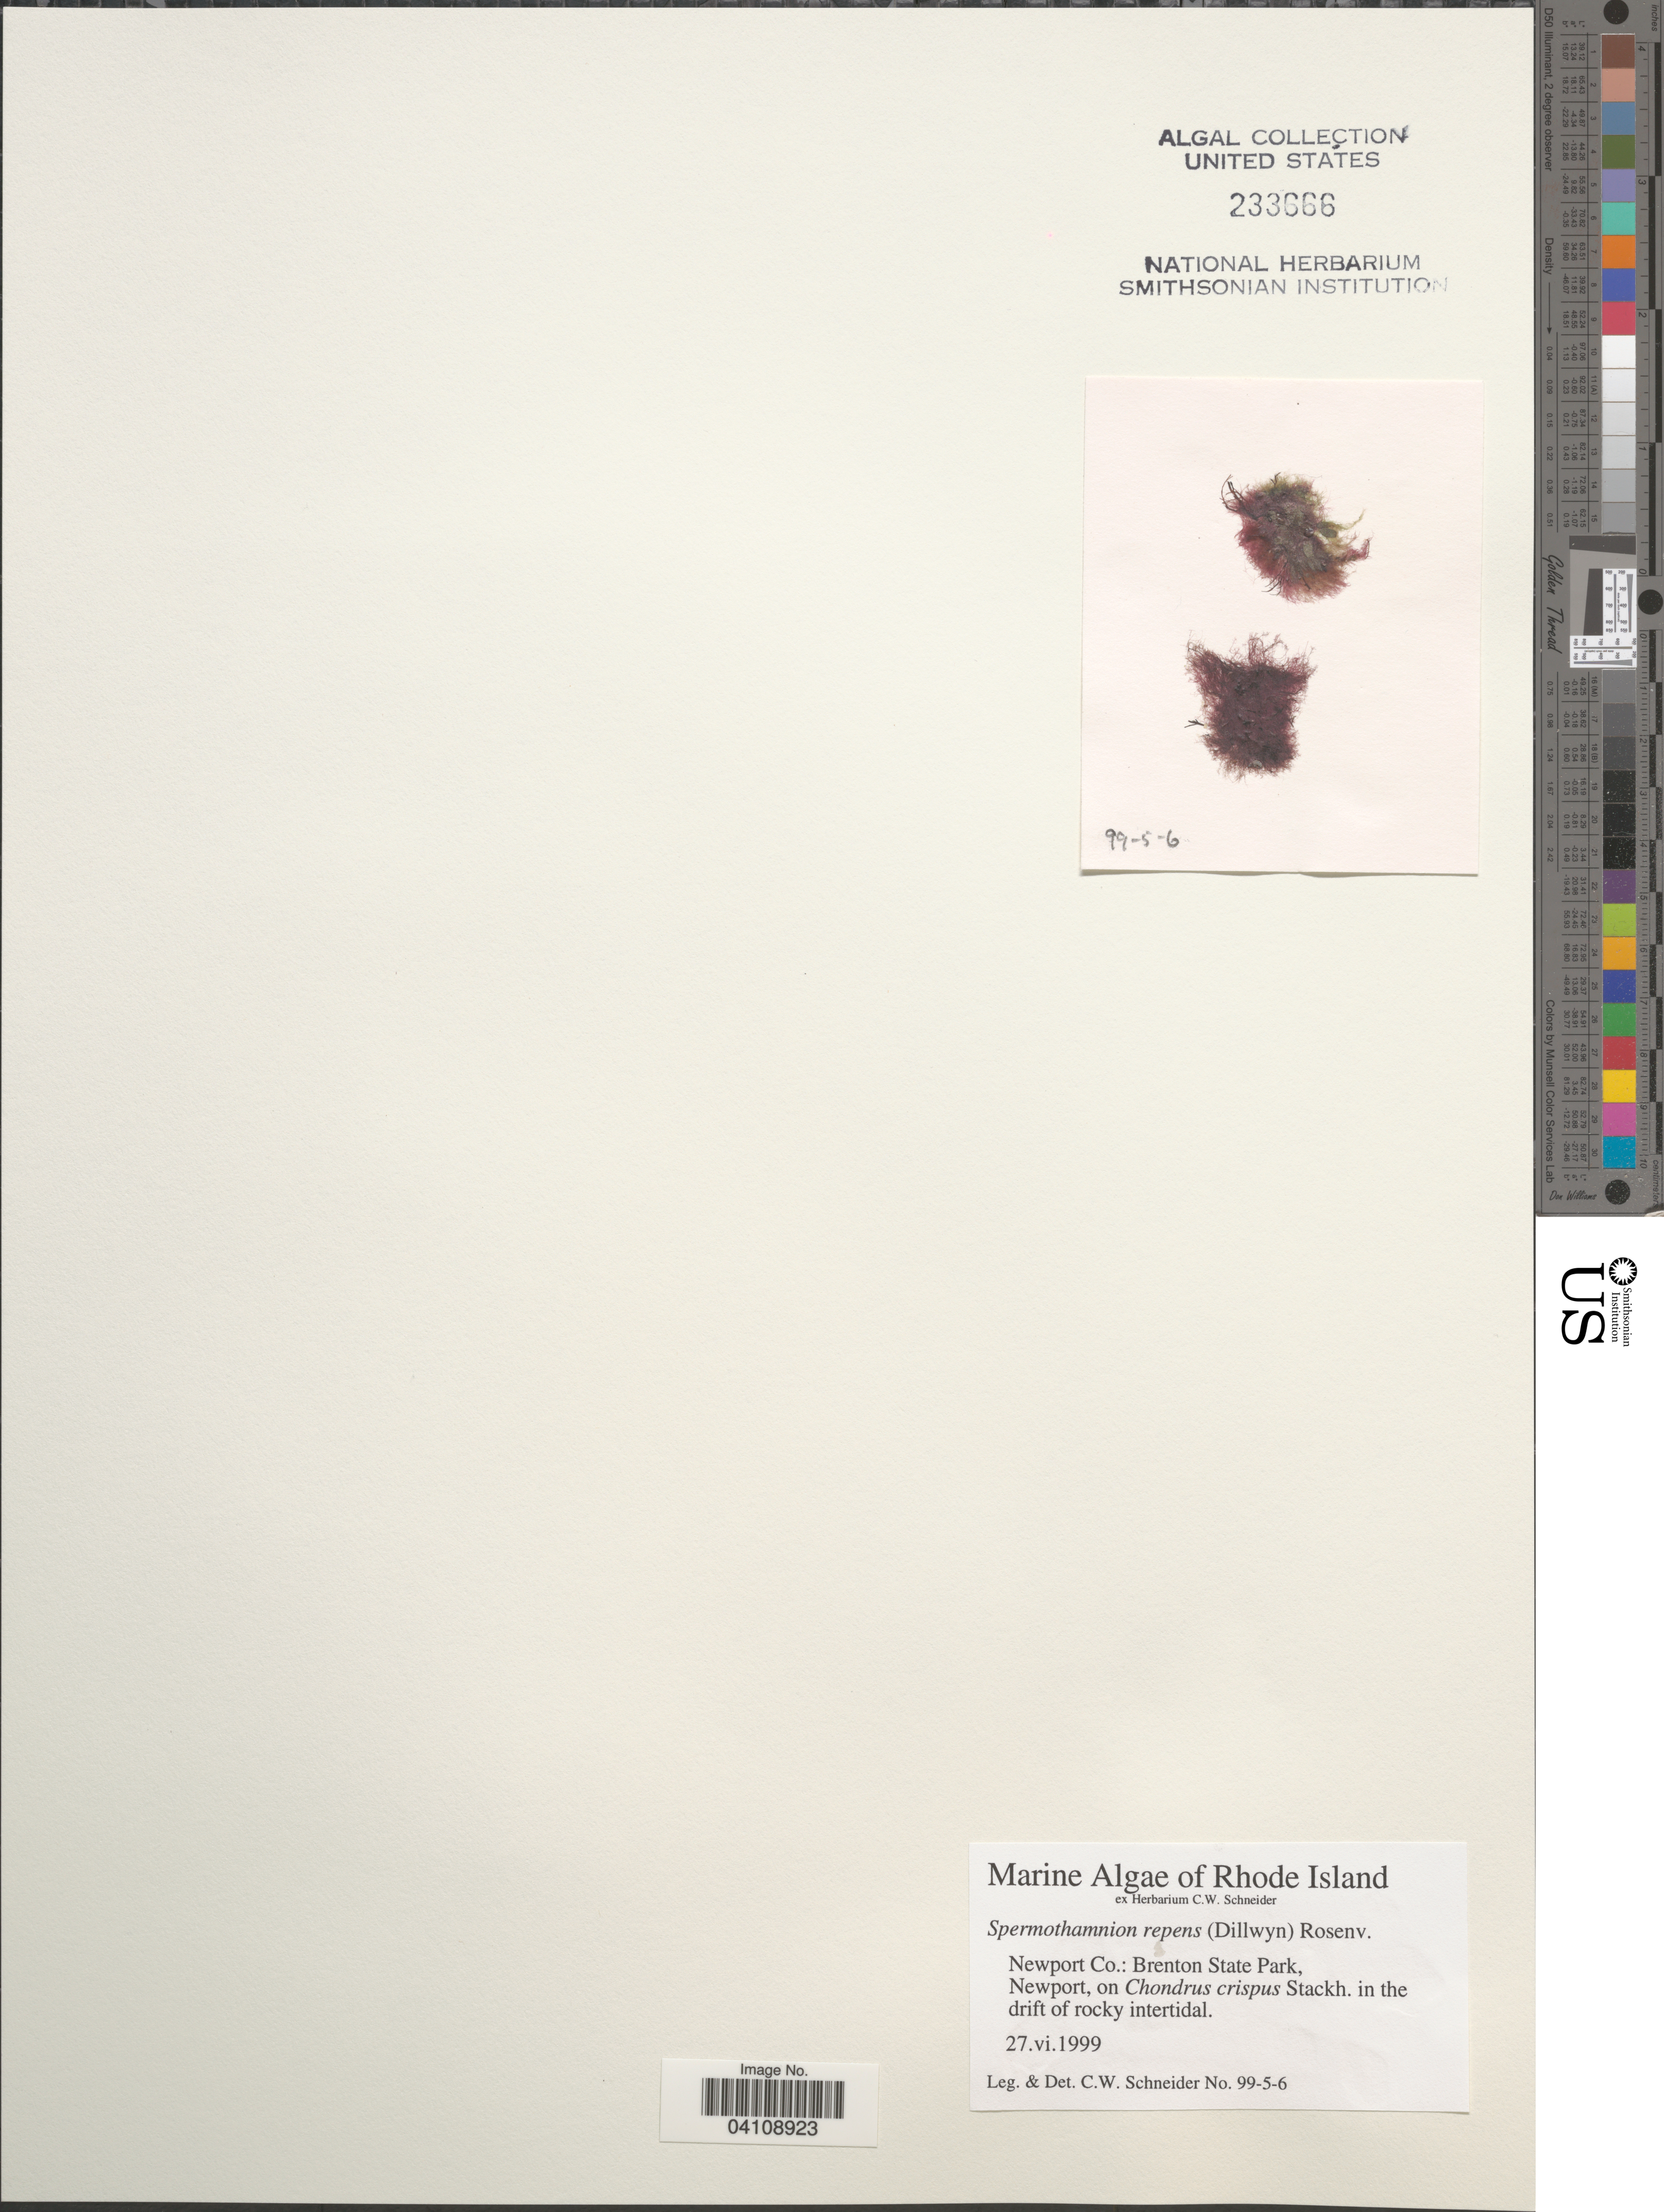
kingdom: Plantae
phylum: Rhodophyta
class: Florideophyceae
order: Ceramiales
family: Wrangeliaceae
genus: Spermothamnion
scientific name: Spermothamnion repens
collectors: C. W.Schneider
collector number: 99-5-6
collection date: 1999-06-27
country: United States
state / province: Rhode Island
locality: Newport Co.: Brenton State Park, Newport.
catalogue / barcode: US 233666